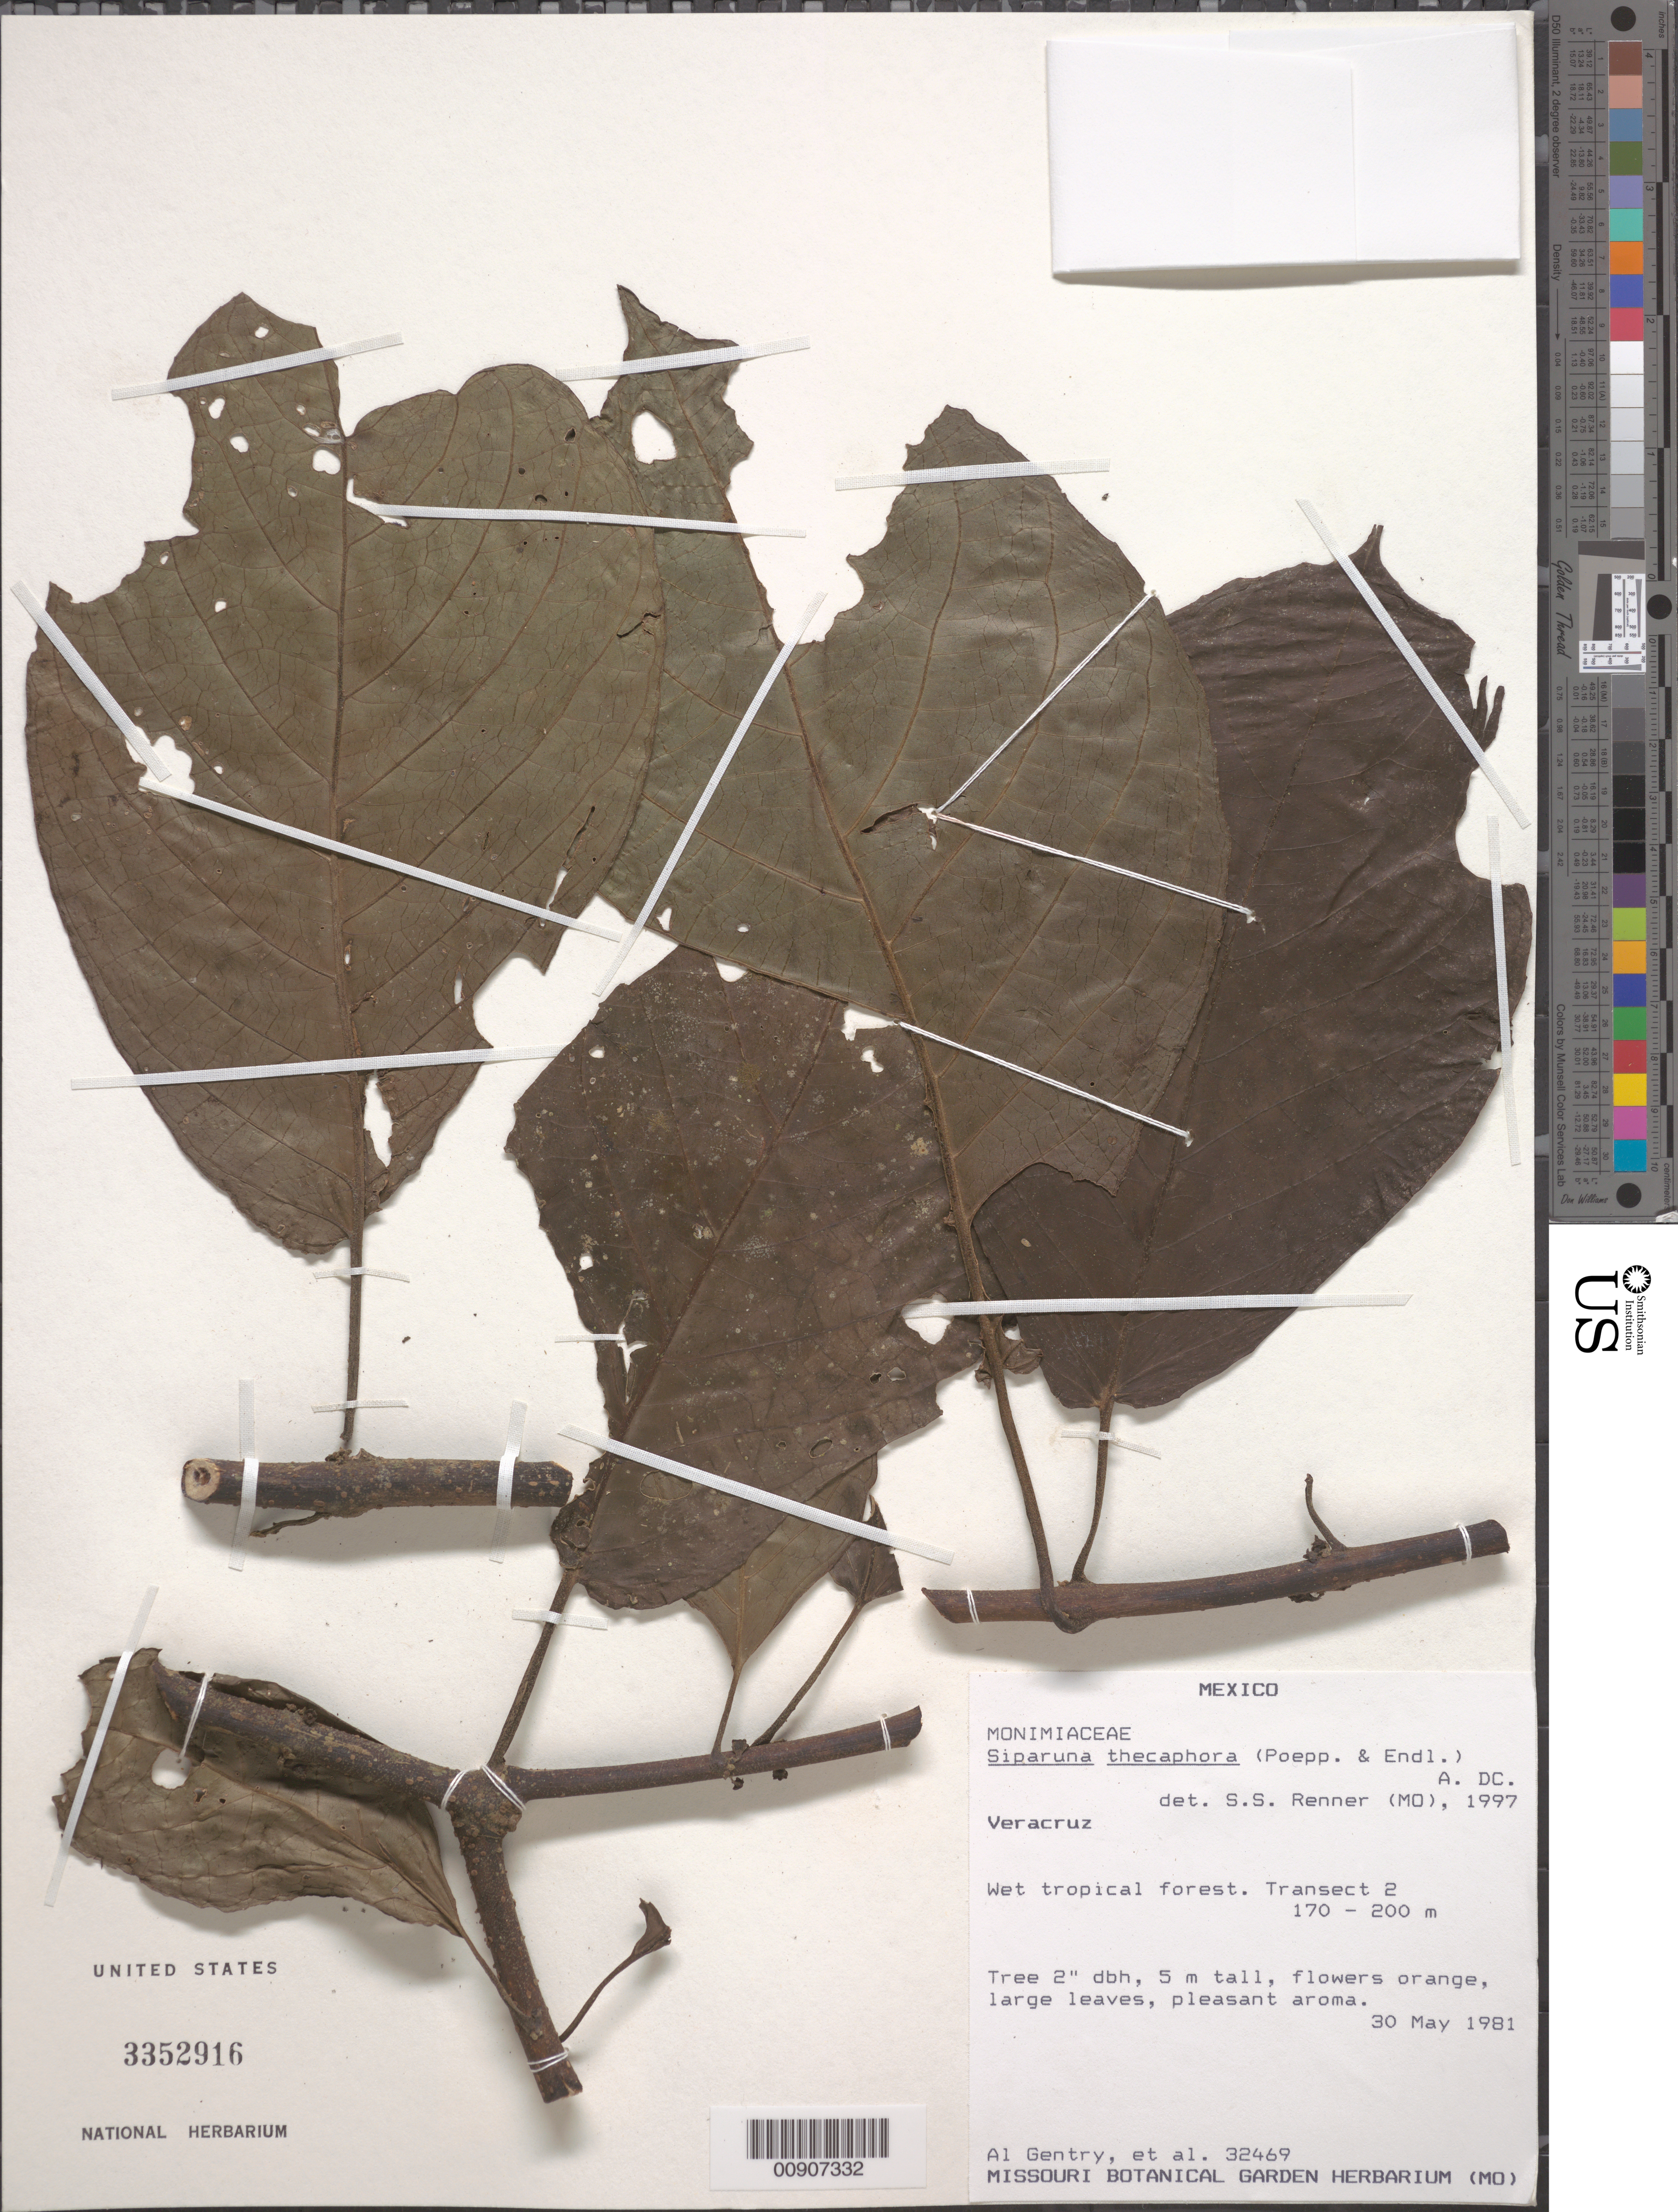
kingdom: Plantae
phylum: Tracheophyta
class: Magnoliopsida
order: Laurales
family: Siparunaceae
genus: Siparuna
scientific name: Siparuna thecaphora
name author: (Poepp. & Endl.) A. DC.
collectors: A. H. Gentry & et al.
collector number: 32469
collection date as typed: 30 May 1981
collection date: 1981-05-30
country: Mexico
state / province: Veracruz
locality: Veracruz.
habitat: Wet tropical forest. Transect 2.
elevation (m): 200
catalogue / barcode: US 3352916